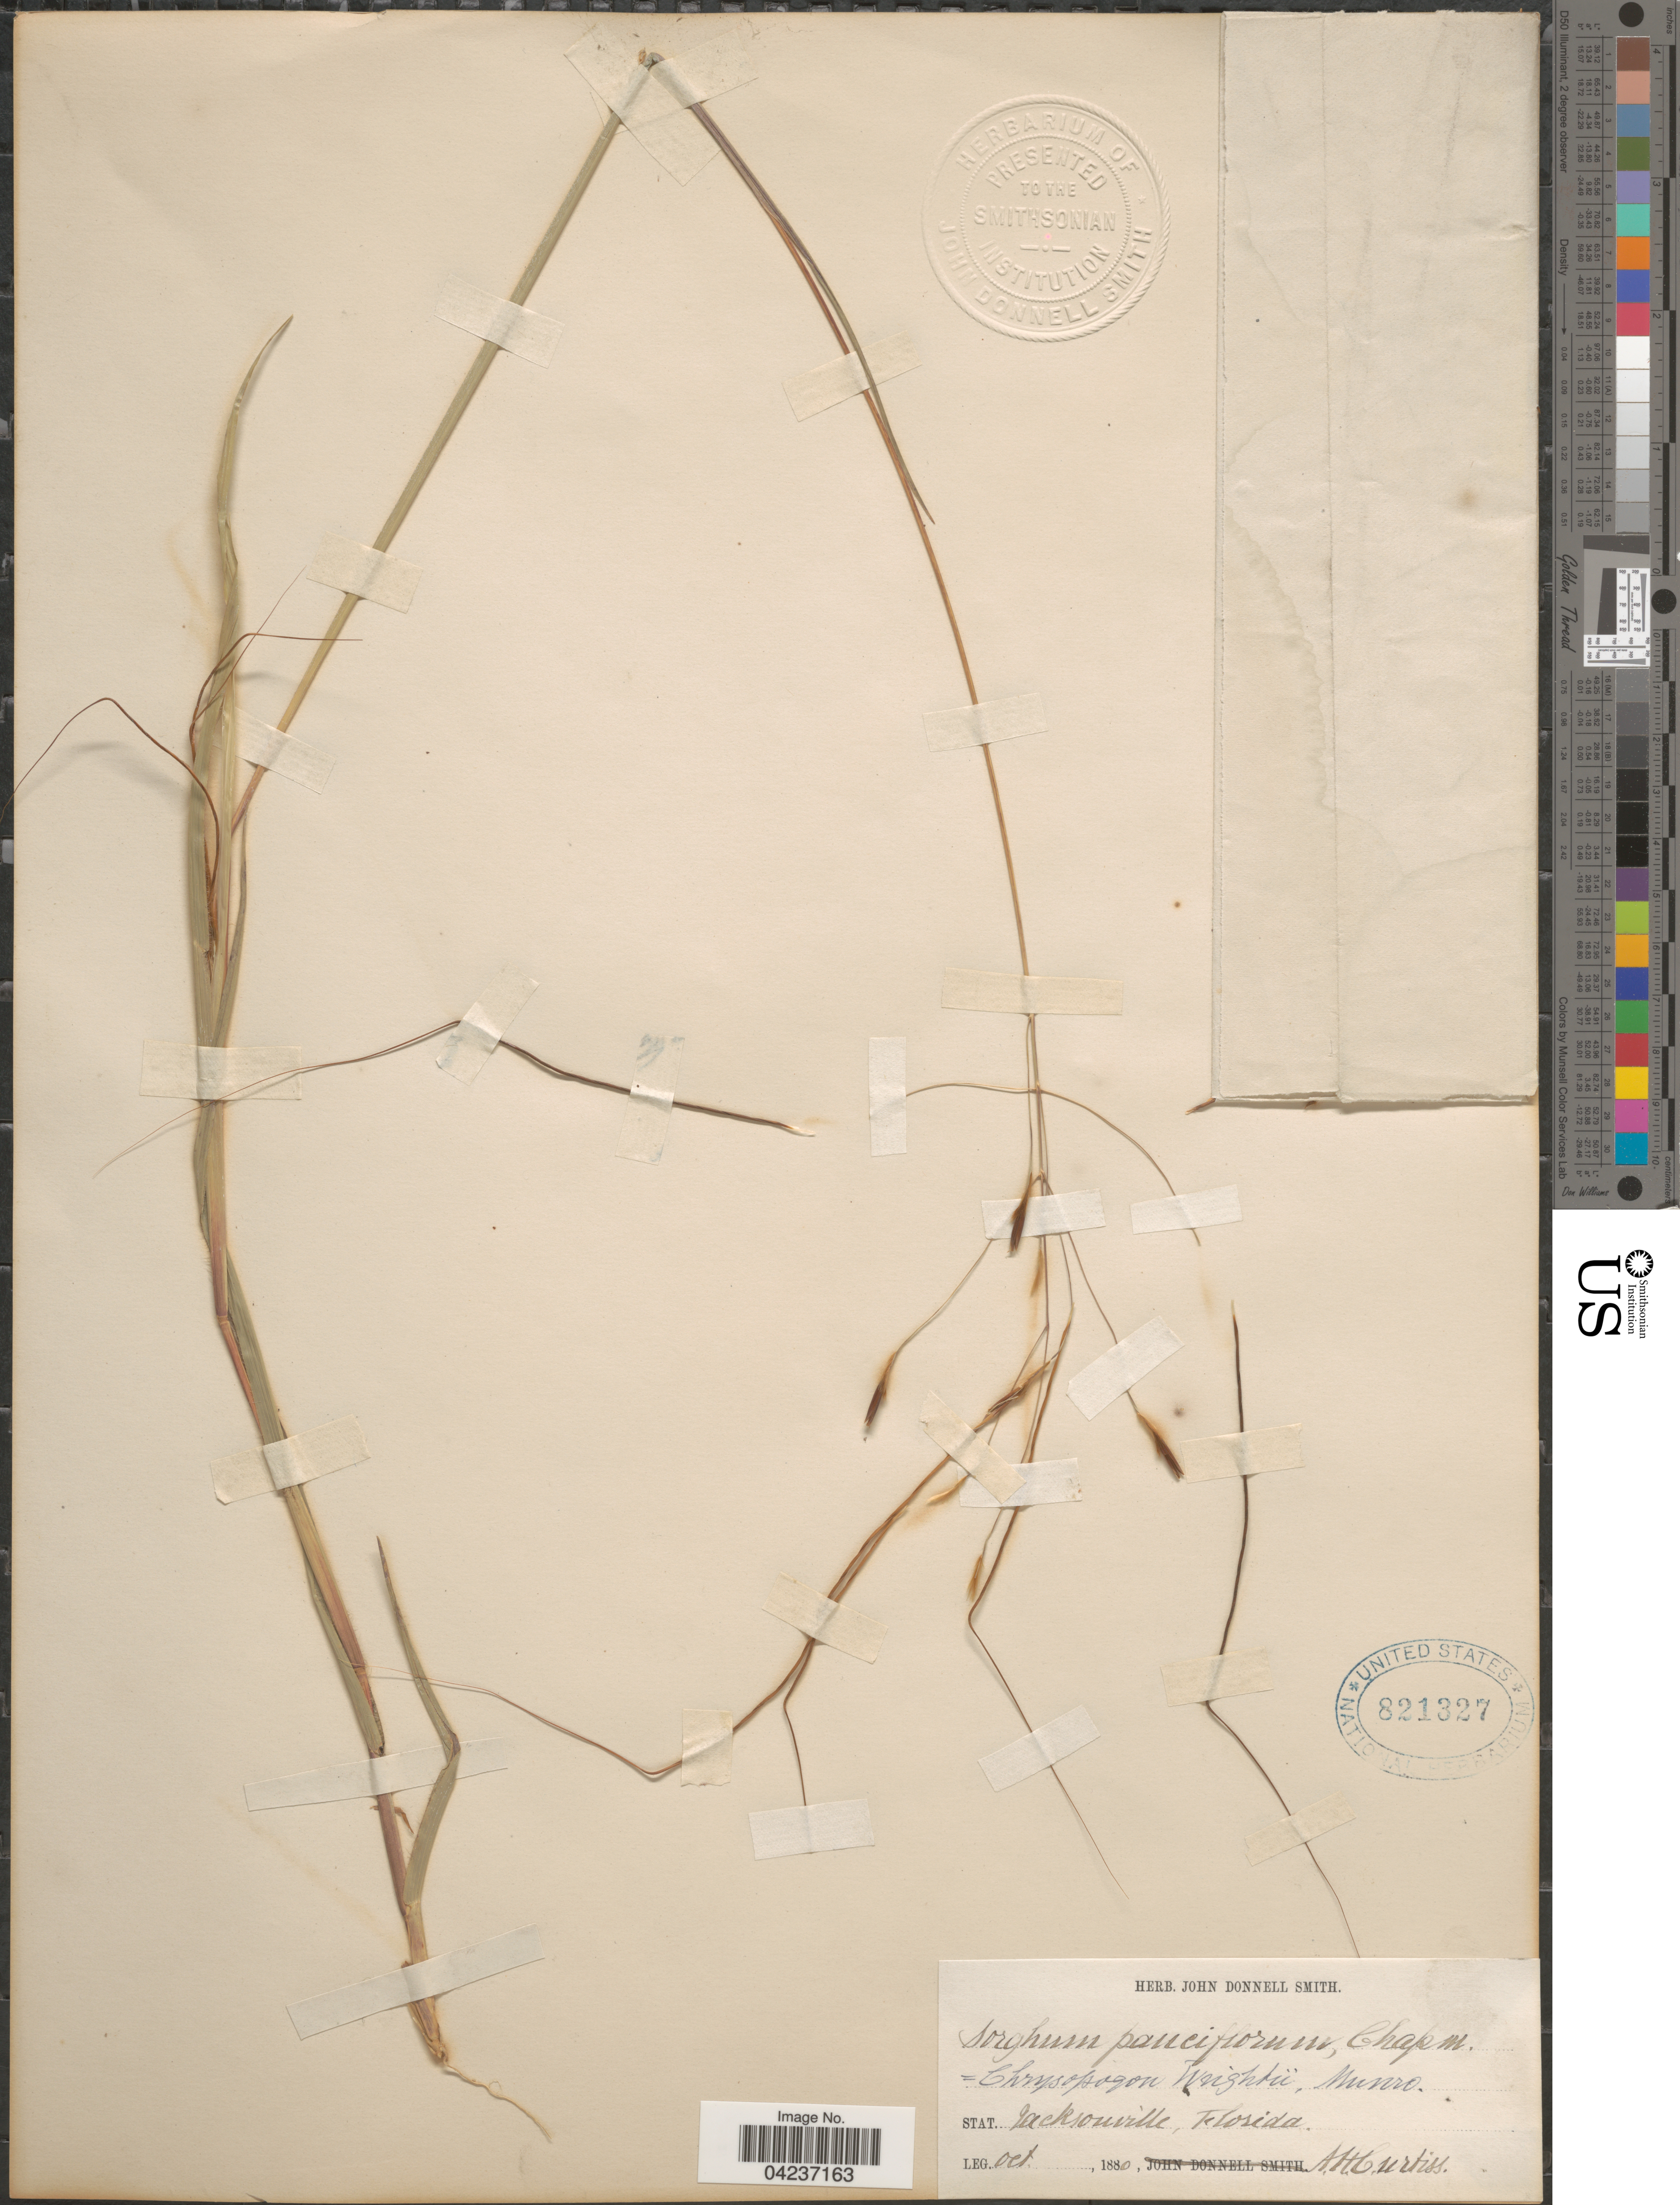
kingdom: Plantae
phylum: Tracheophyta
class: Liliopsida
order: Poales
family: Poaceae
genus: Chrysopogon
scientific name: Chrysopogon pauciflorus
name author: (Chapm.) Benth. ex Vasey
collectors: A. H. Curtiss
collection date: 1880-10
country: United States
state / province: Florida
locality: Jacksonville.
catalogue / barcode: US 821327